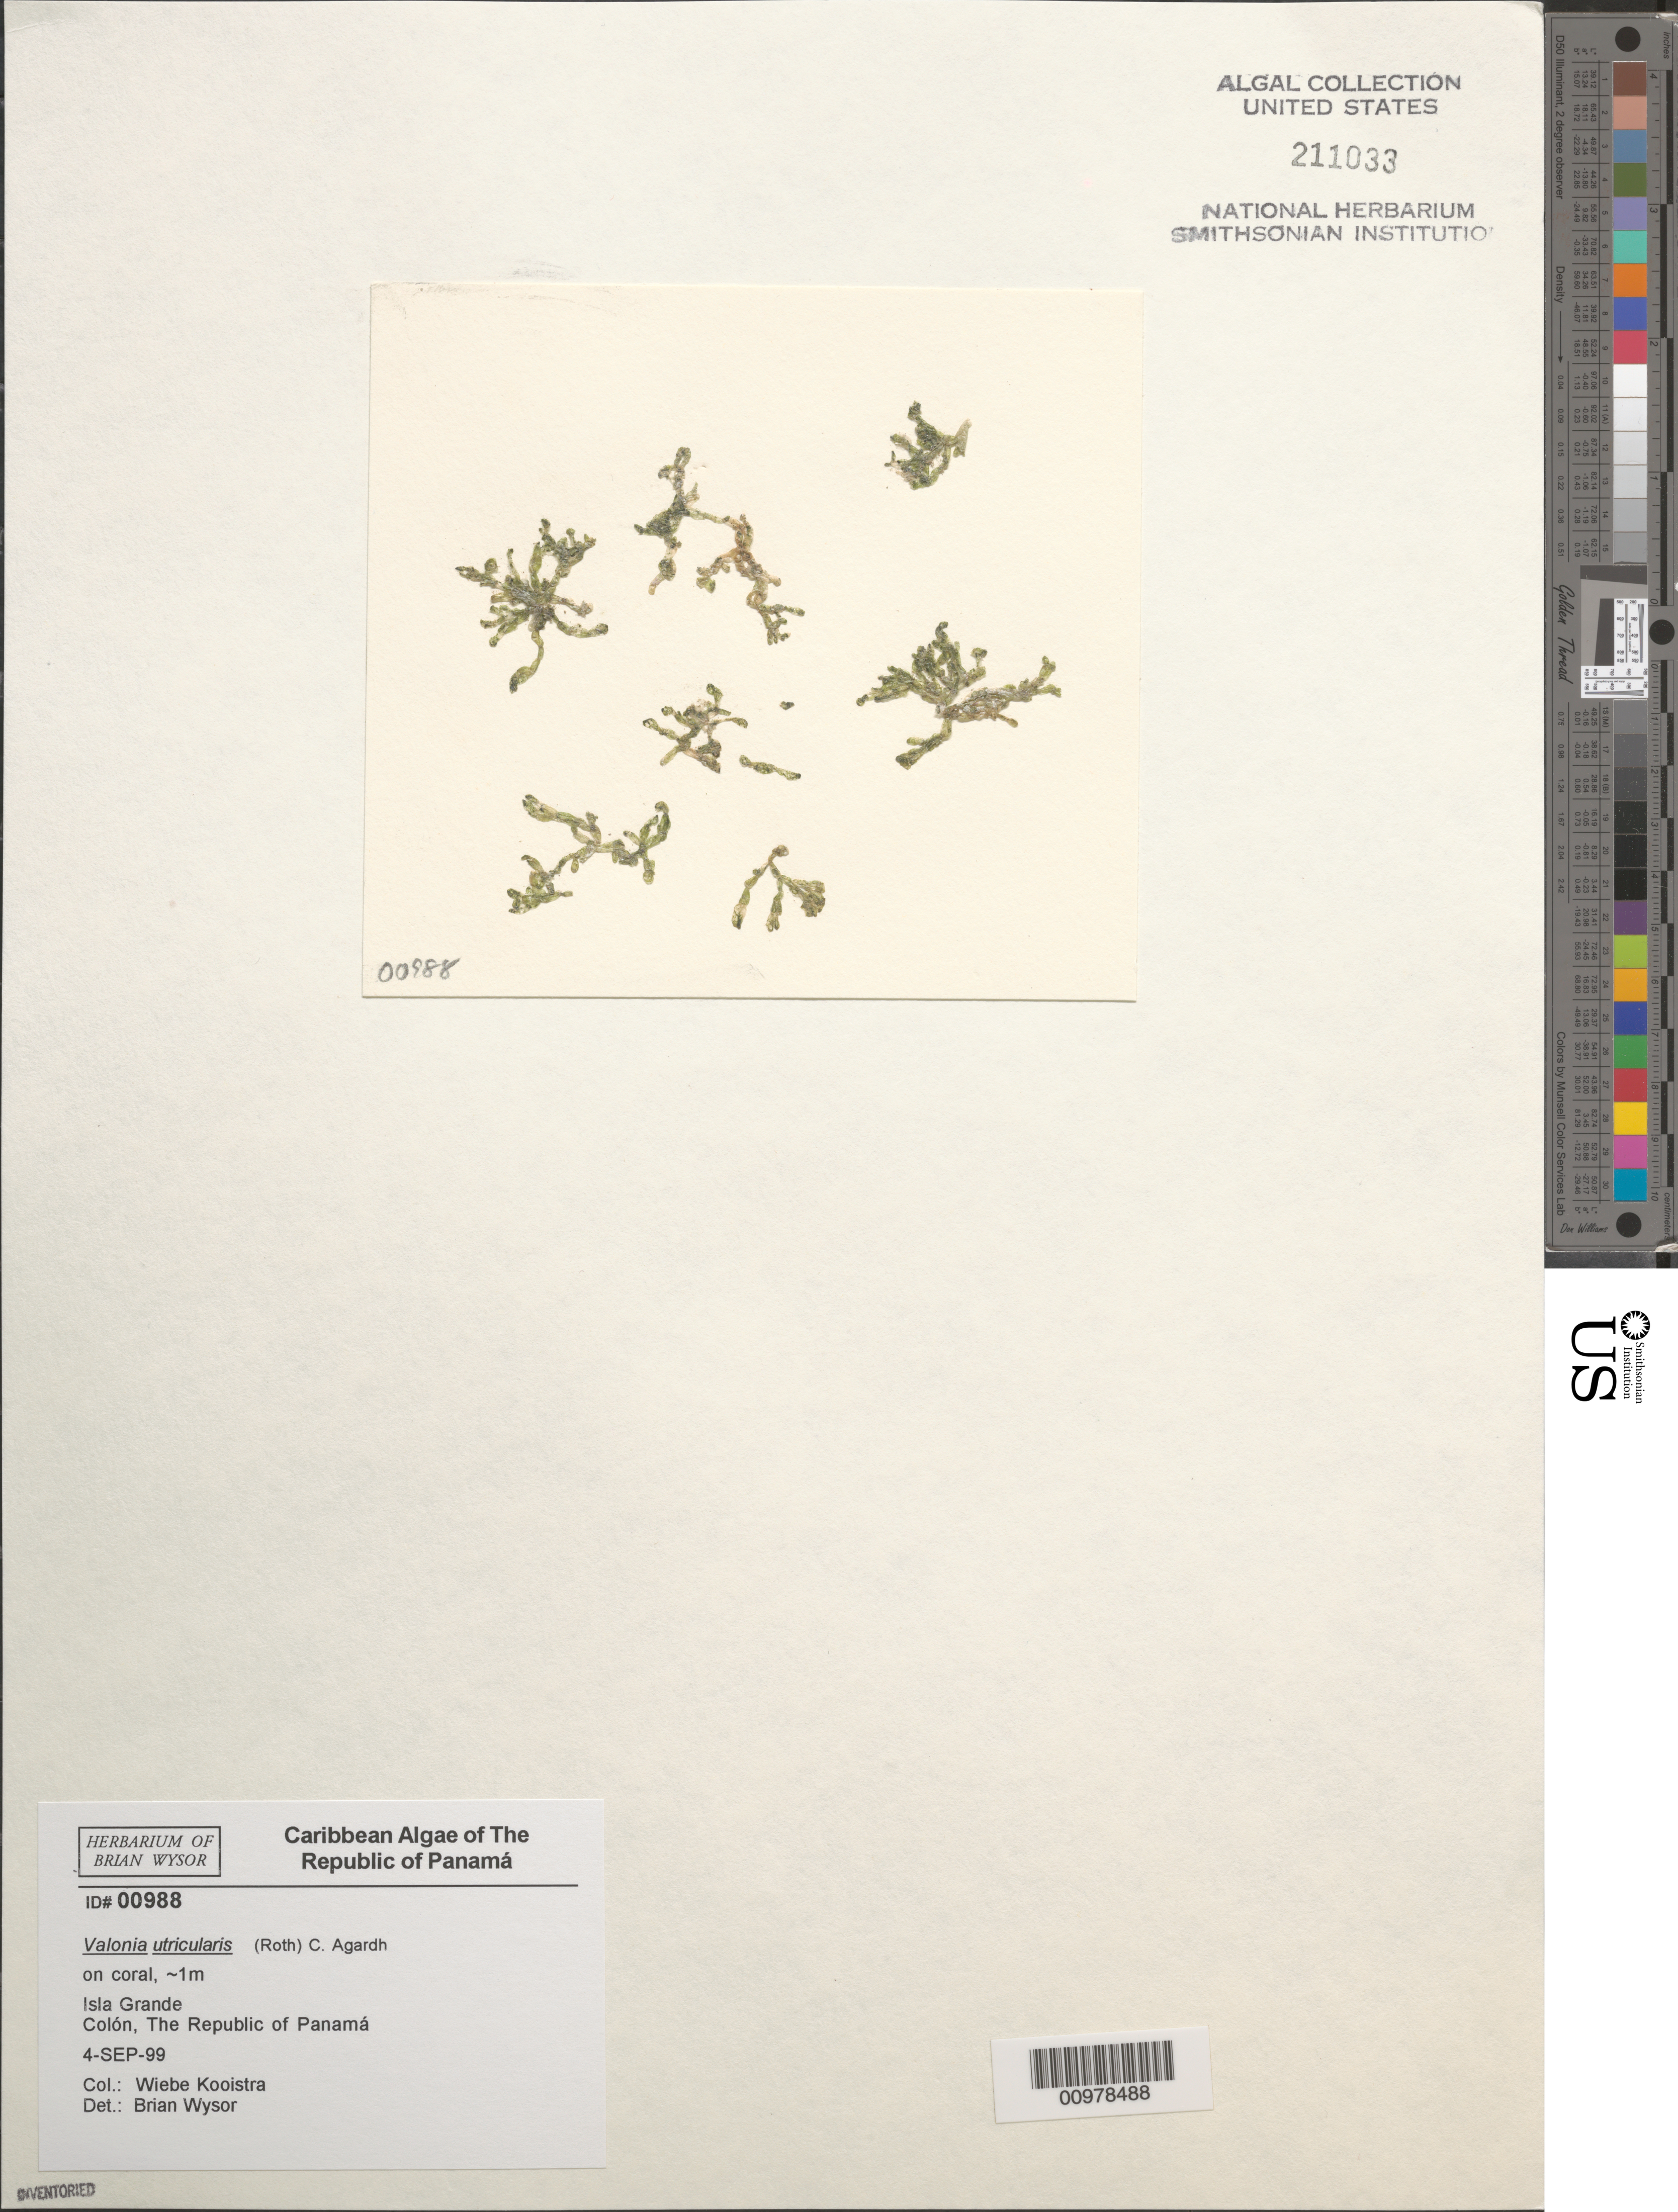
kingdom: Plantae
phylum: Chlorophyta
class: Ulvophyceae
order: Siphonocladales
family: Valoniaceae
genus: Valonia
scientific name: Valonia utricularis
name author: (Roth) C. Agardh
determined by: Wysor, B.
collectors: W. Kooistra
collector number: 00988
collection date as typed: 04 Sep 1999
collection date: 1999-09-04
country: Panama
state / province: Colón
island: Grande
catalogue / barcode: US 211033